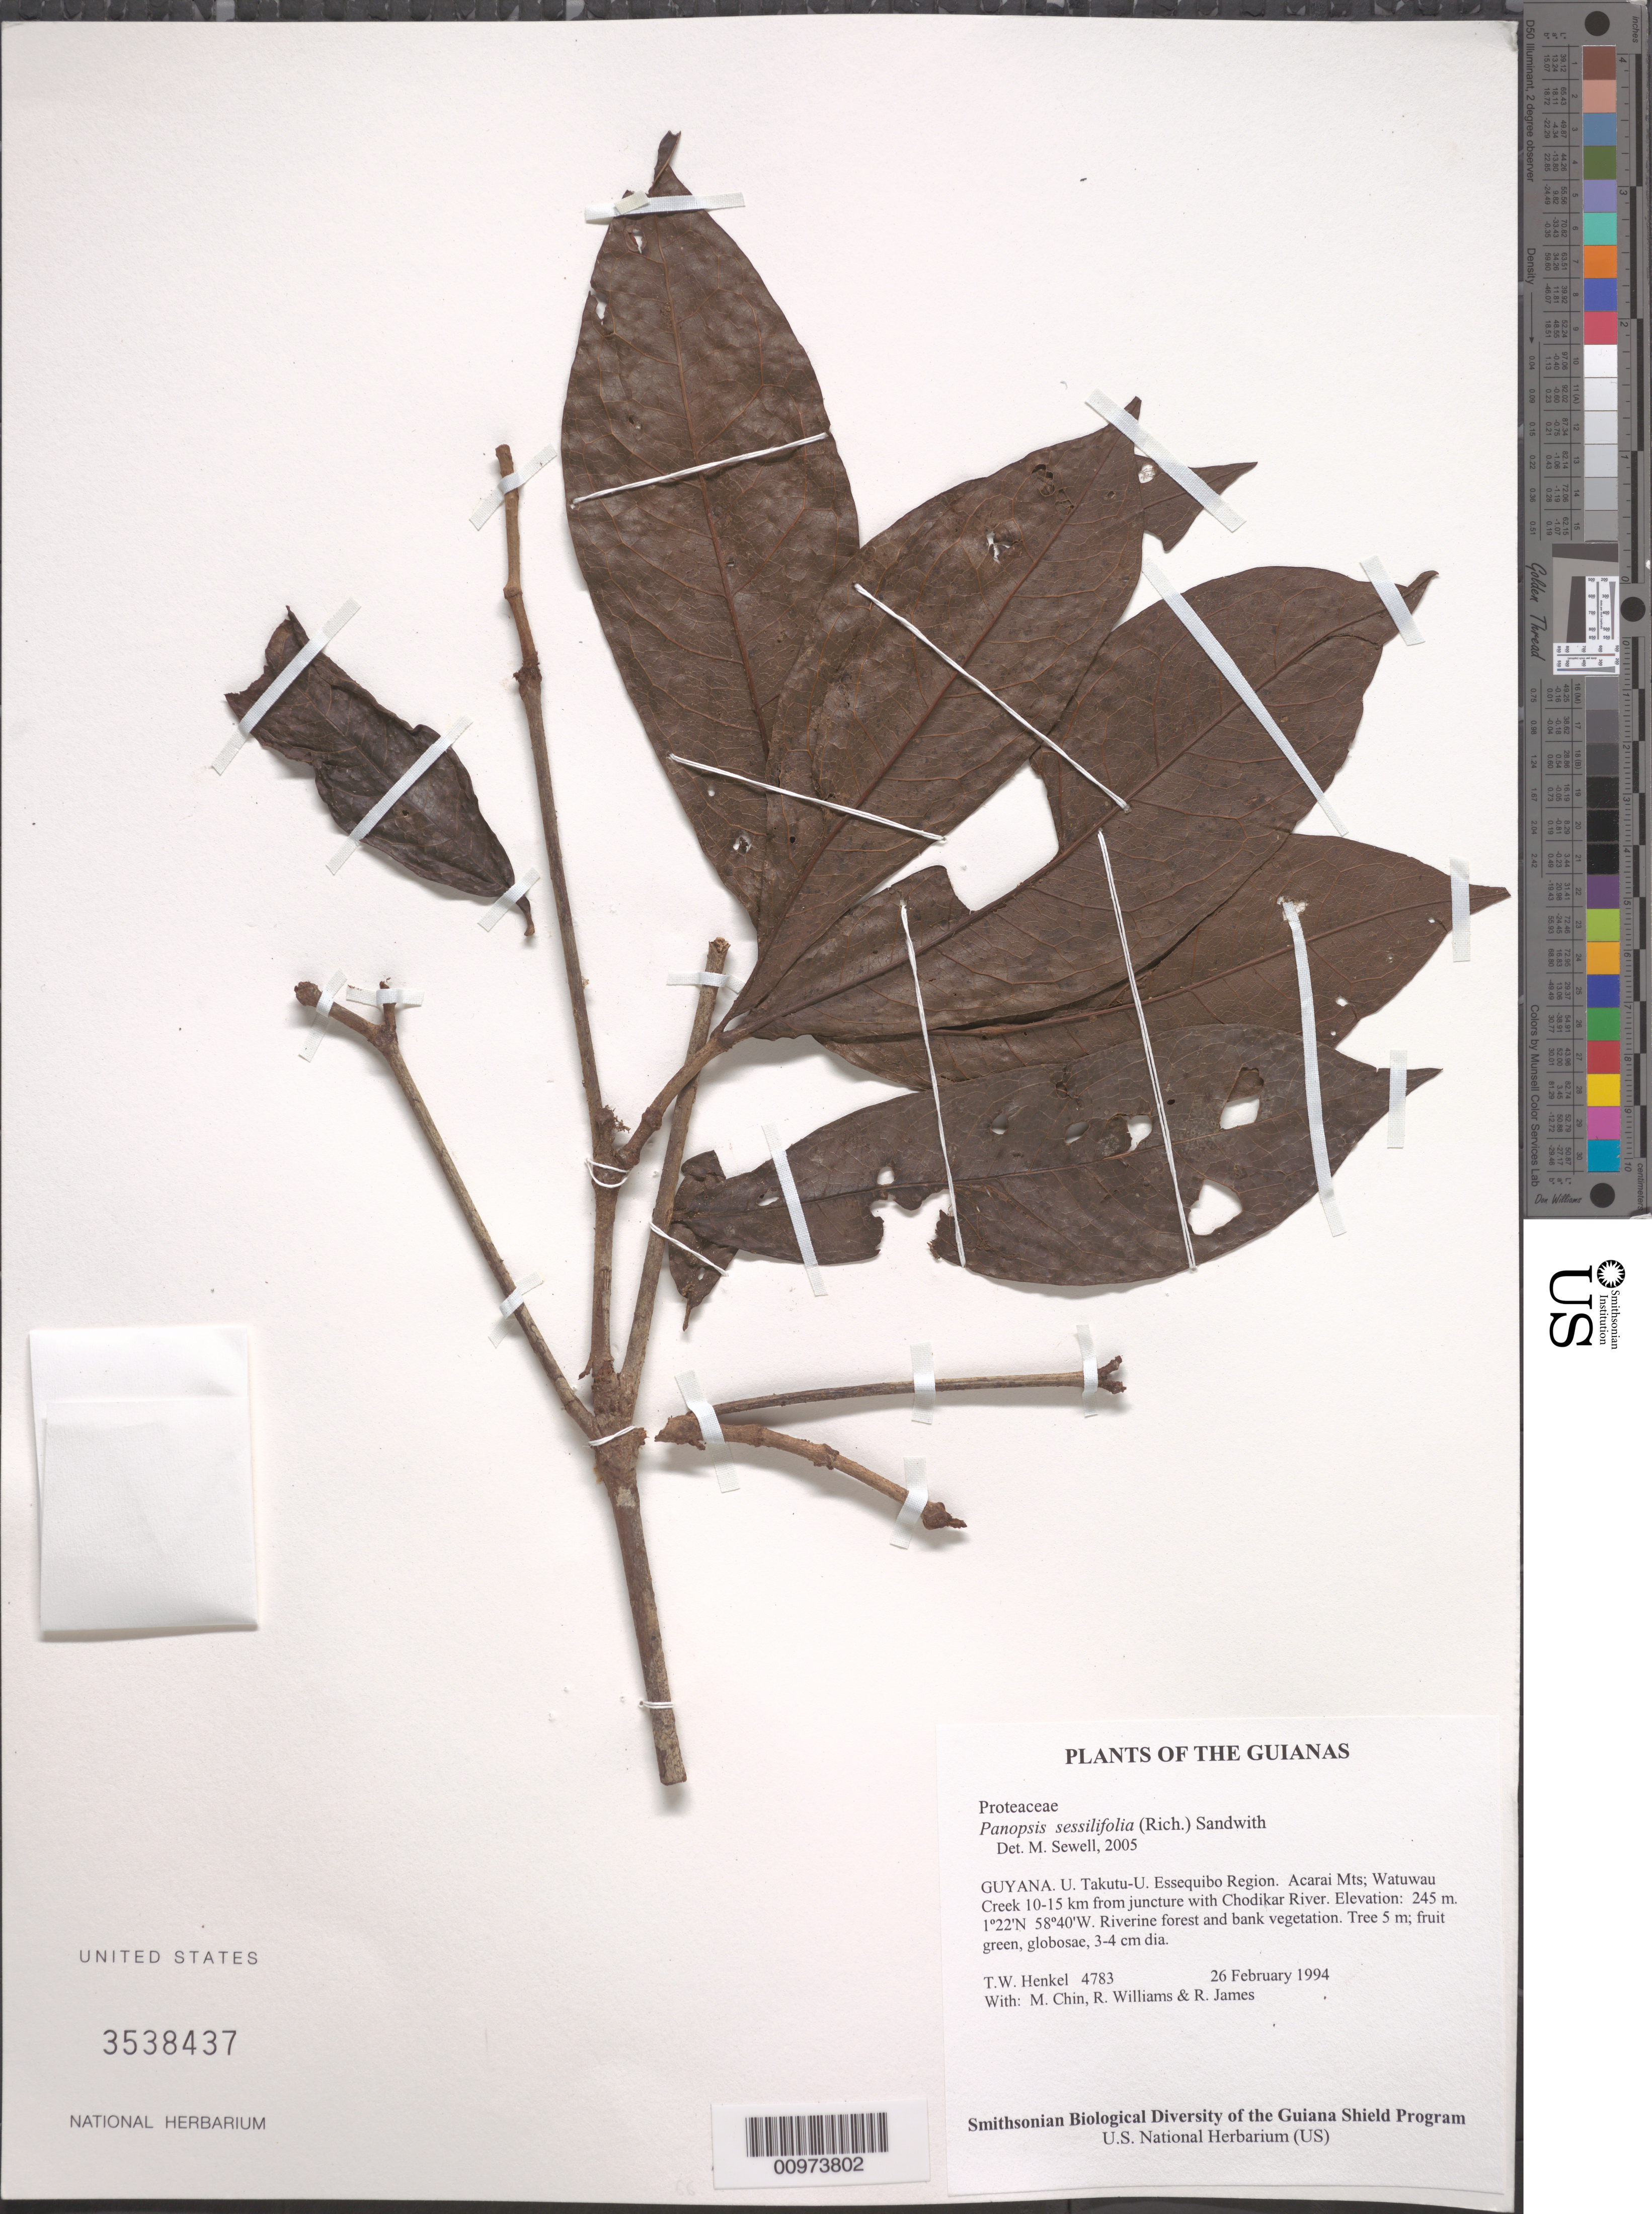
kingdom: Plantae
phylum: Tracheophyta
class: Magnoliopsida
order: Proteales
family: Proteaceae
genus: Panopsis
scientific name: Panopsis sessilifolia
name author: (Rich.) Sandwith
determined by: Sewell, M.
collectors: T. Henkel, M. Chin, R. Williams & R. James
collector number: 4783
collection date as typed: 26 February 1994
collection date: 1994-02-26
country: Guyana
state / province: U. Takutu-U. Essequibo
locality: Acarai Mts; Watuwau Creek 10-15 km from juncture with Chodikar River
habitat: Riverine forest and bank vegetation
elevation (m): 245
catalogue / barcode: US 3538437